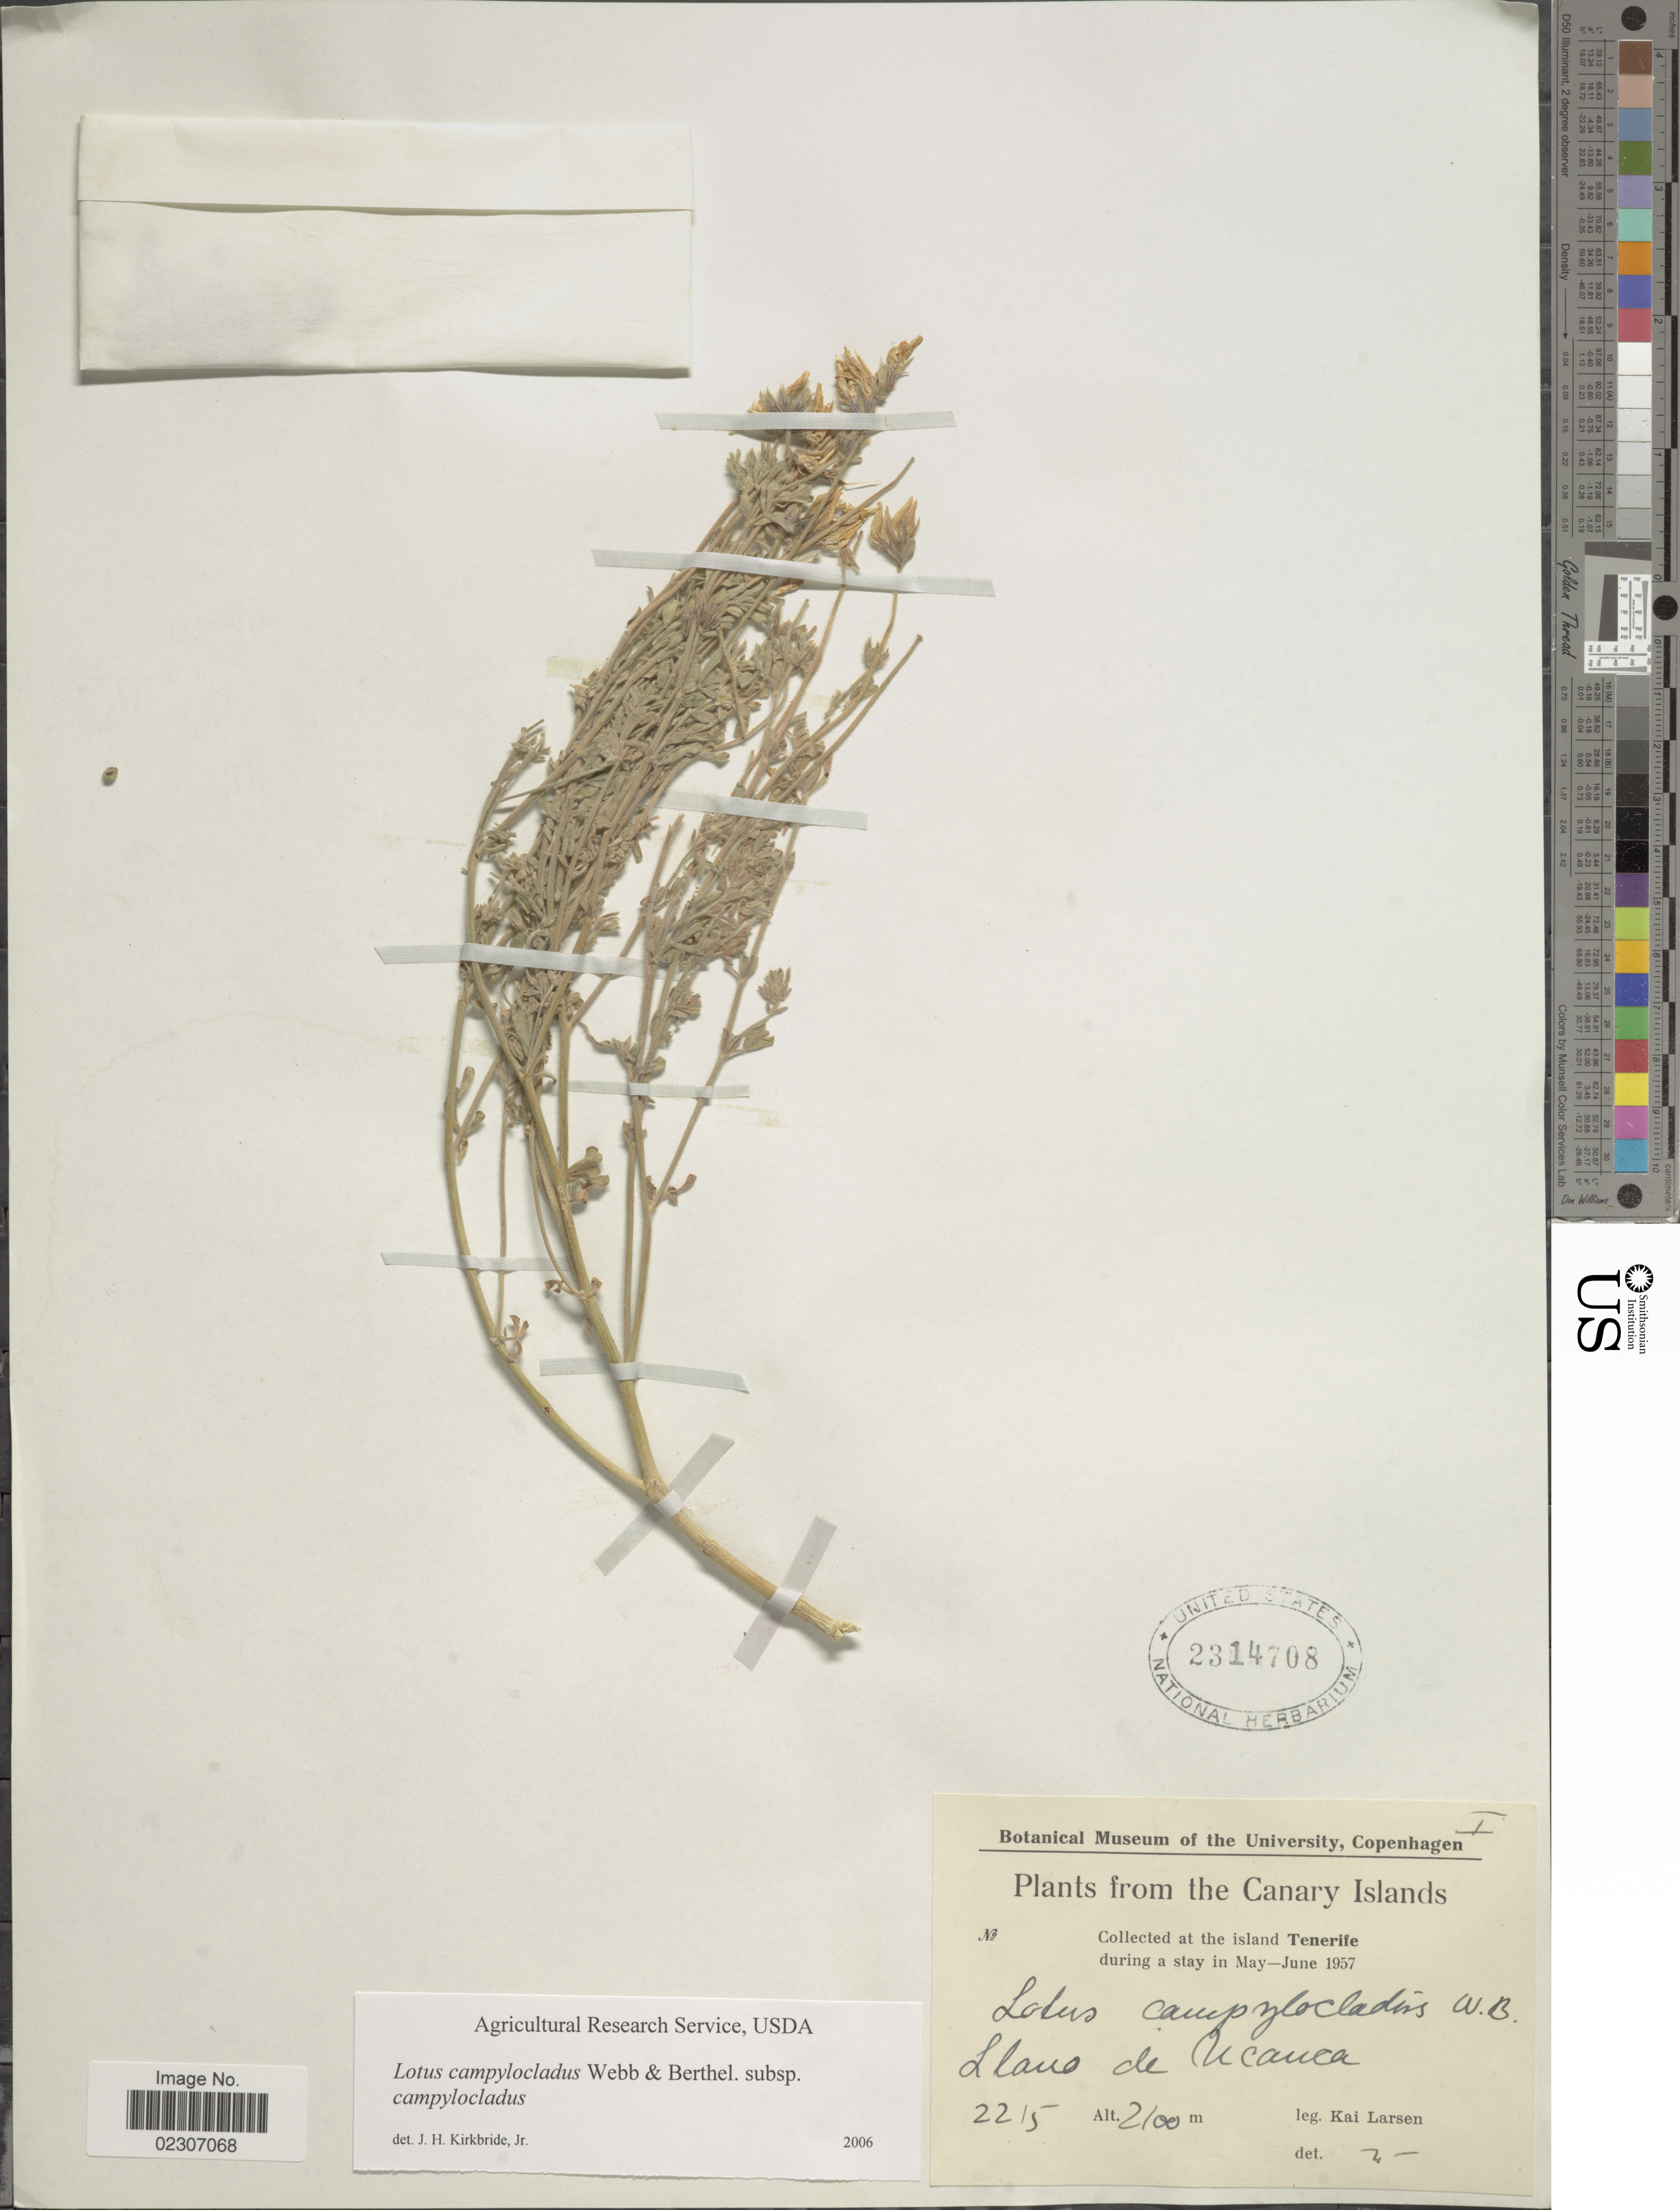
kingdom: Plantae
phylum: Tracheophyta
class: Magnoliopsida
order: Fabales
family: Fabaceae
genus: Lotus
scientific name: Lotus campylocladus subsp. campylocladus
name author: Webb & Berthel.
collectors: K. Larsen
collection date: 1957-05-22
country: Spain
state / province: Canarias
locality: The Canary Islands, at the island Tenerife, Llano de Ucauca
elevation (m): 2100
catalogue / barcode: US 2314708